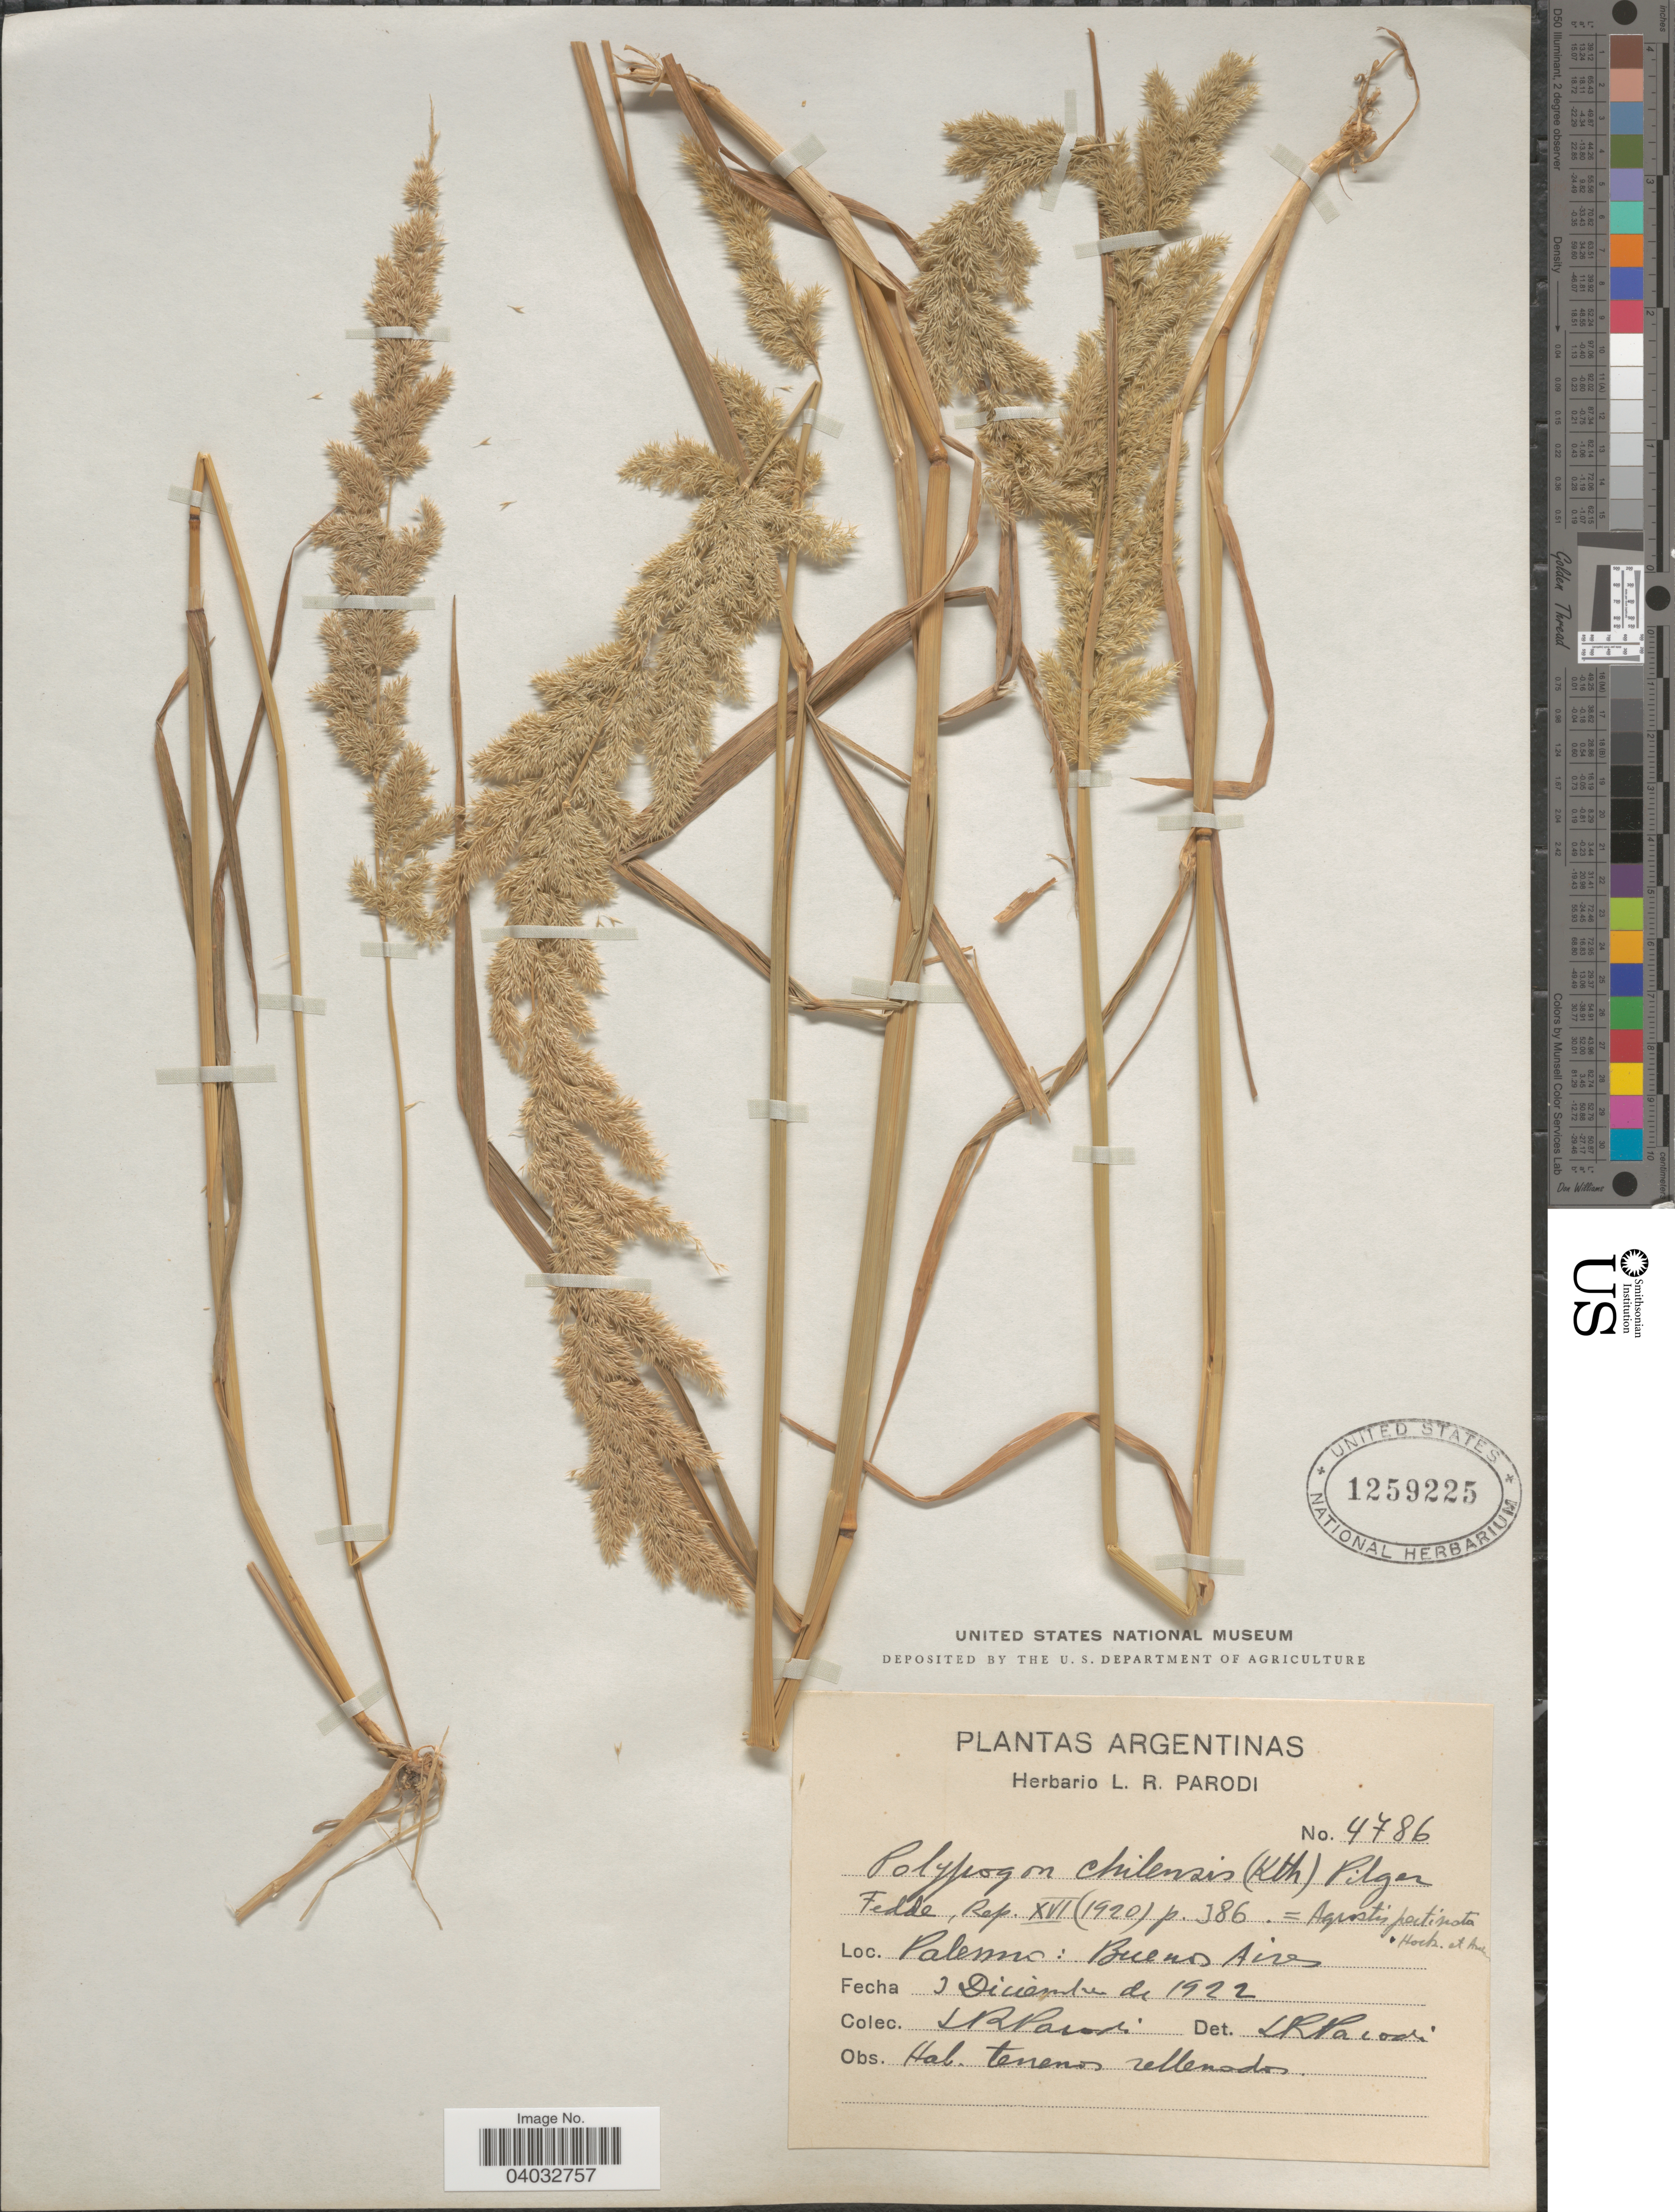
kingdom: Plantae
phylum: Tracheophyta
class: Liliopsida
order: Poales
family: Poaceae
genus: Chaetotropis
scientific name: Chaetotropis chiliensis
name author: Kunth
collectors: L. R. Parodi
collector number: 4786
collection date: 1922-12-02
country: Argentina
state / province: Buenos Aires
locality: Palermo.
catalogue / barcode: US 1259225